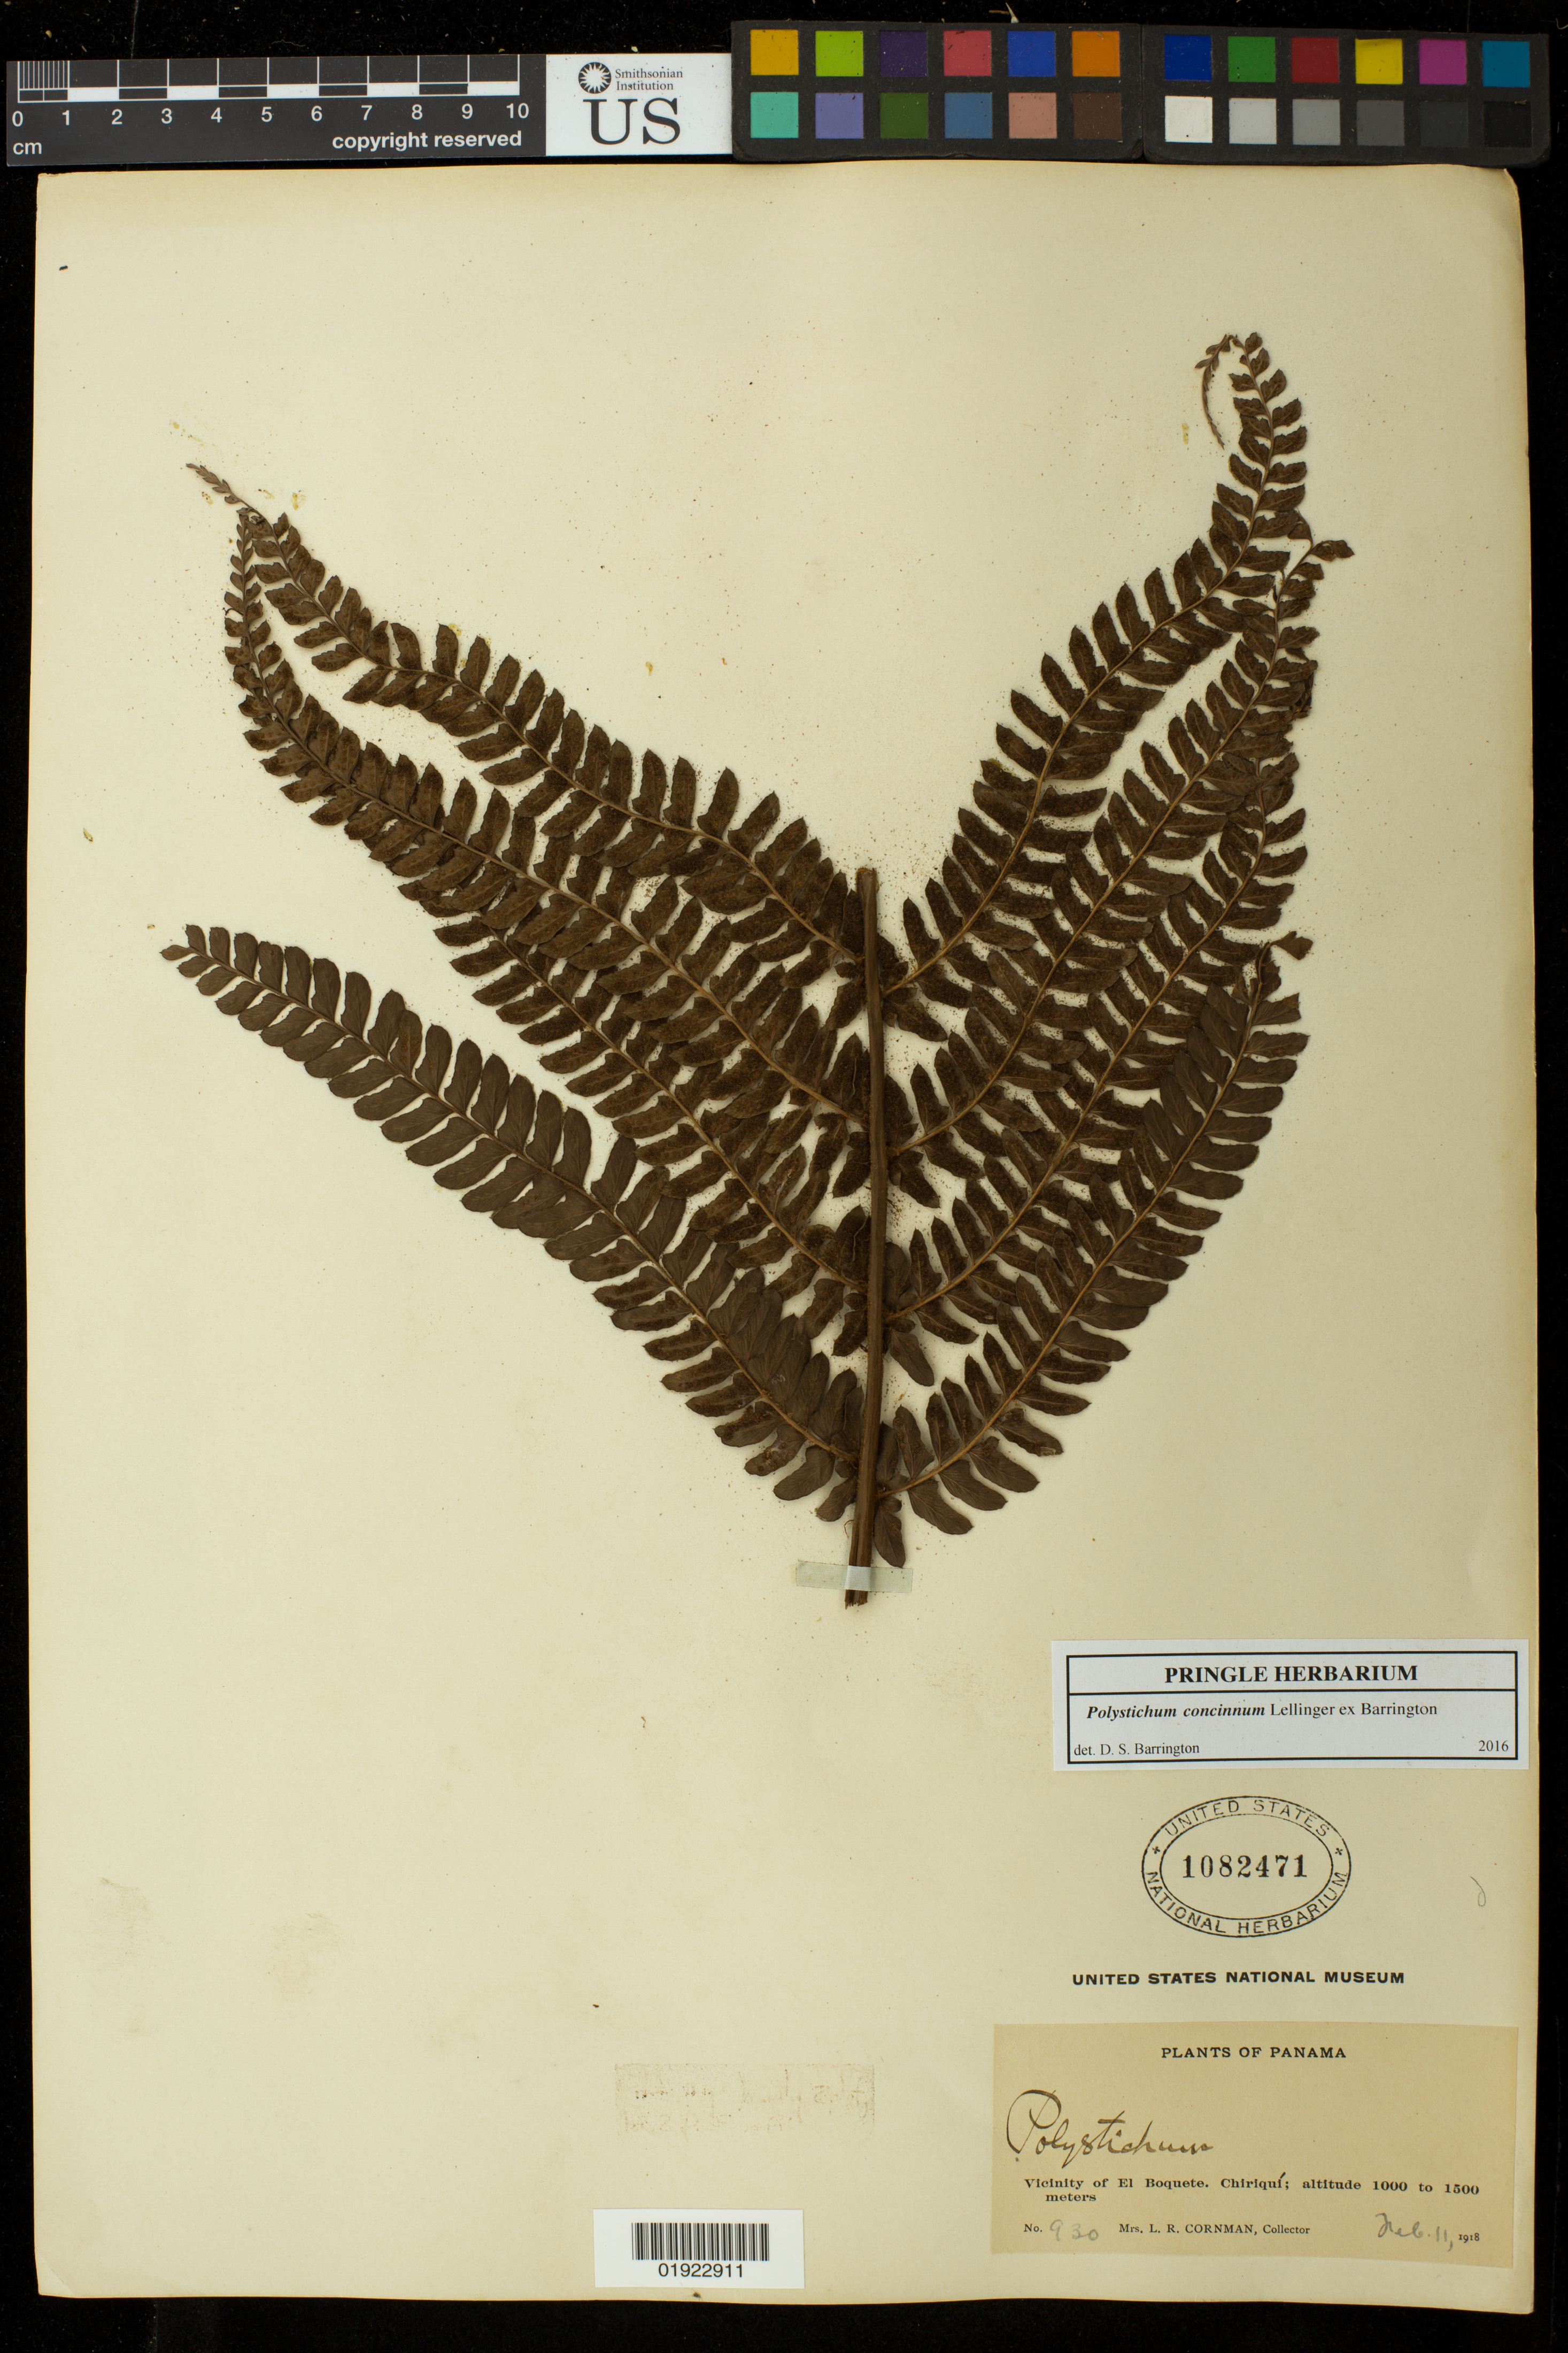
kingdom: Plantae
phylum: Tracheophyta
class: Polypodiopsida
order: Polypodiales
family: Dryopteridaceae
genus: Polystichum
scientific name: Polystichum concinnum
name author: Lellinger ex Barrington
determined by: Barrington, D. S., Curator (VT), University of Vermont (UNITED STATES)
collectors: L. Cornman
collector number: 930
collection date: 1918-02-11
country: Panama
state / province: Chiriqui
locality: Vicinity of El Boquete.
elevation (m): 1000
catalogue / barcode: US 1082471